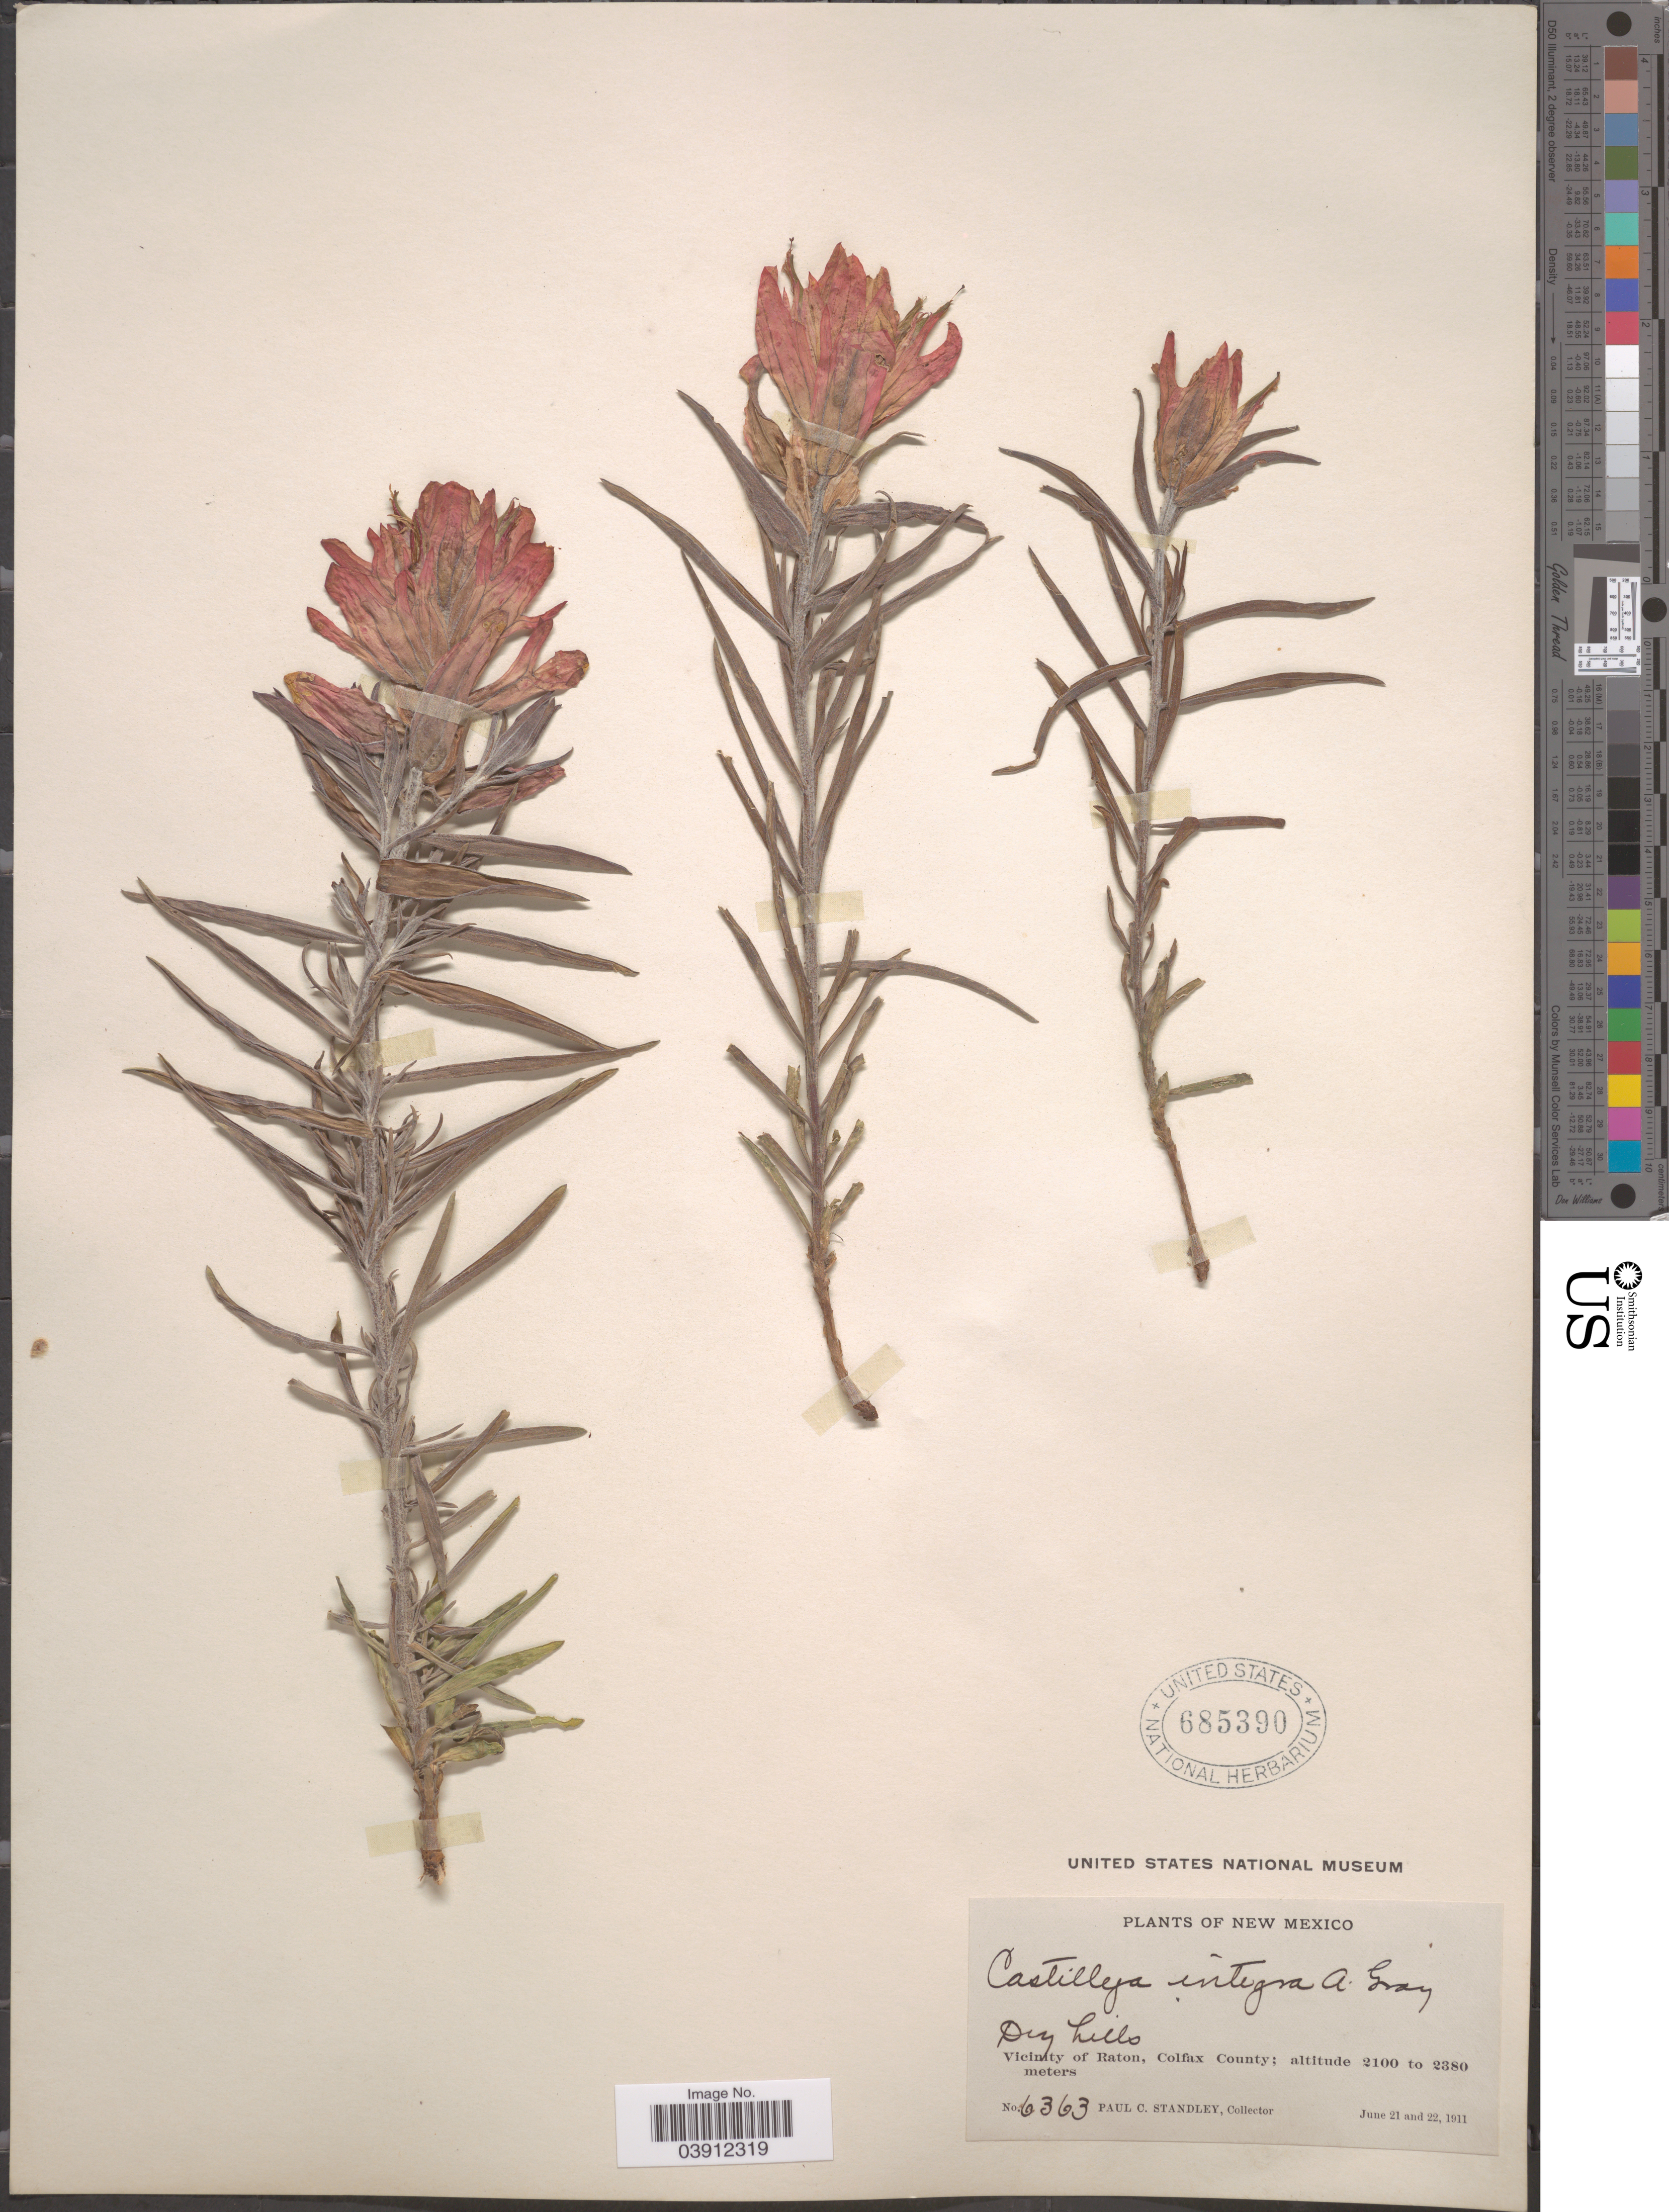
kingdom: Plantae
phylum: Tracheophyta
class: Magnoliopsida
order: Lamiales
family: Orobanchaceae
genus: Castilleja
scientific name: Castilleja integra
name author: A. Gray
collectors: P. C. Standley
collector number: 6363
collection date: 1911-06-21/1911-06-22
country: United States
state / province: New Mexico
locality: Vicinity of Raton, Colfax County.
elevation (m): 2100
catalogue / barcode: US 685390